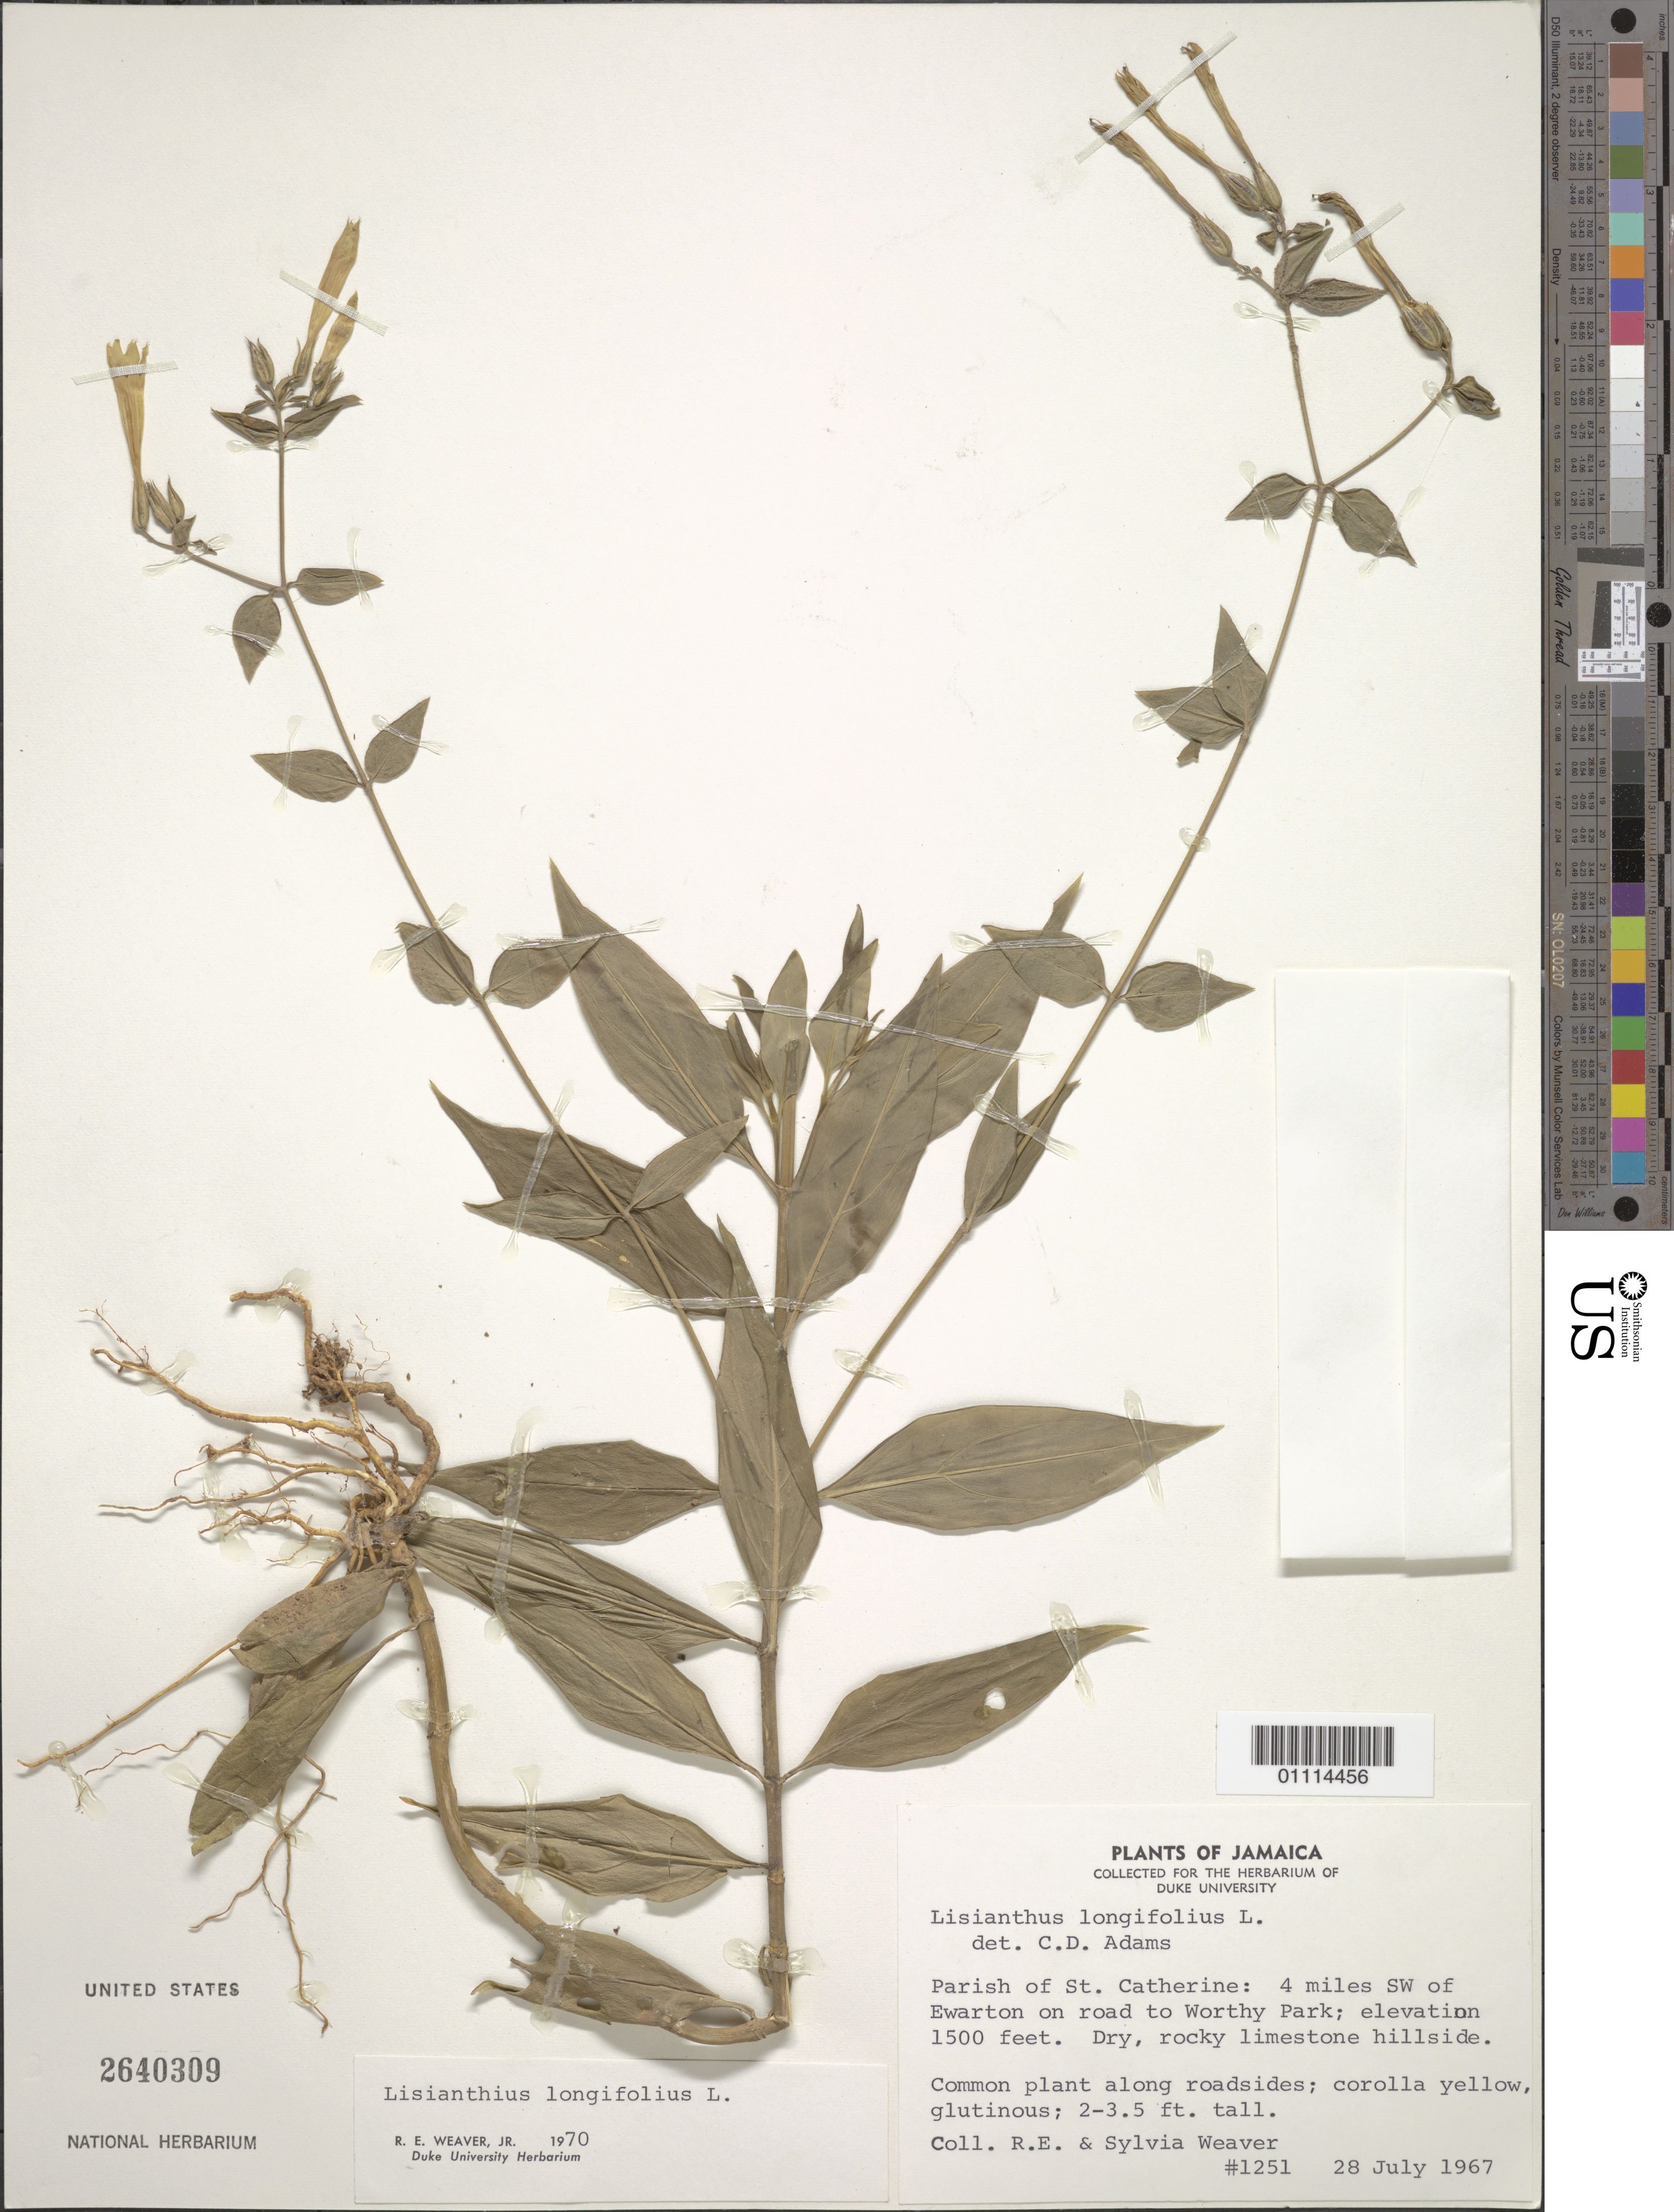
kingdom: Plantae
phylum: Tracheophyta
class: Magnoliopsida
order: Gentianales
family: Gentianaceae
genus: Lisianthius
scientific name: Lisianthius longifolius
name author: L.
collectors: R. Weaver Jr. & S. Weaver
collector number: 1251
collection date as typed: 28 Jul 1967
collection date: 1967-07-28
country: Jamaica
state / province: Saint Catherine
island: Jamaica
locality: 4 miles SW of Ewarton on road to Worthy Park. Dry, rocky limestone hillside. Common plant along roadsides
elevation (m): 457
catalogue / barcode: US 2640309